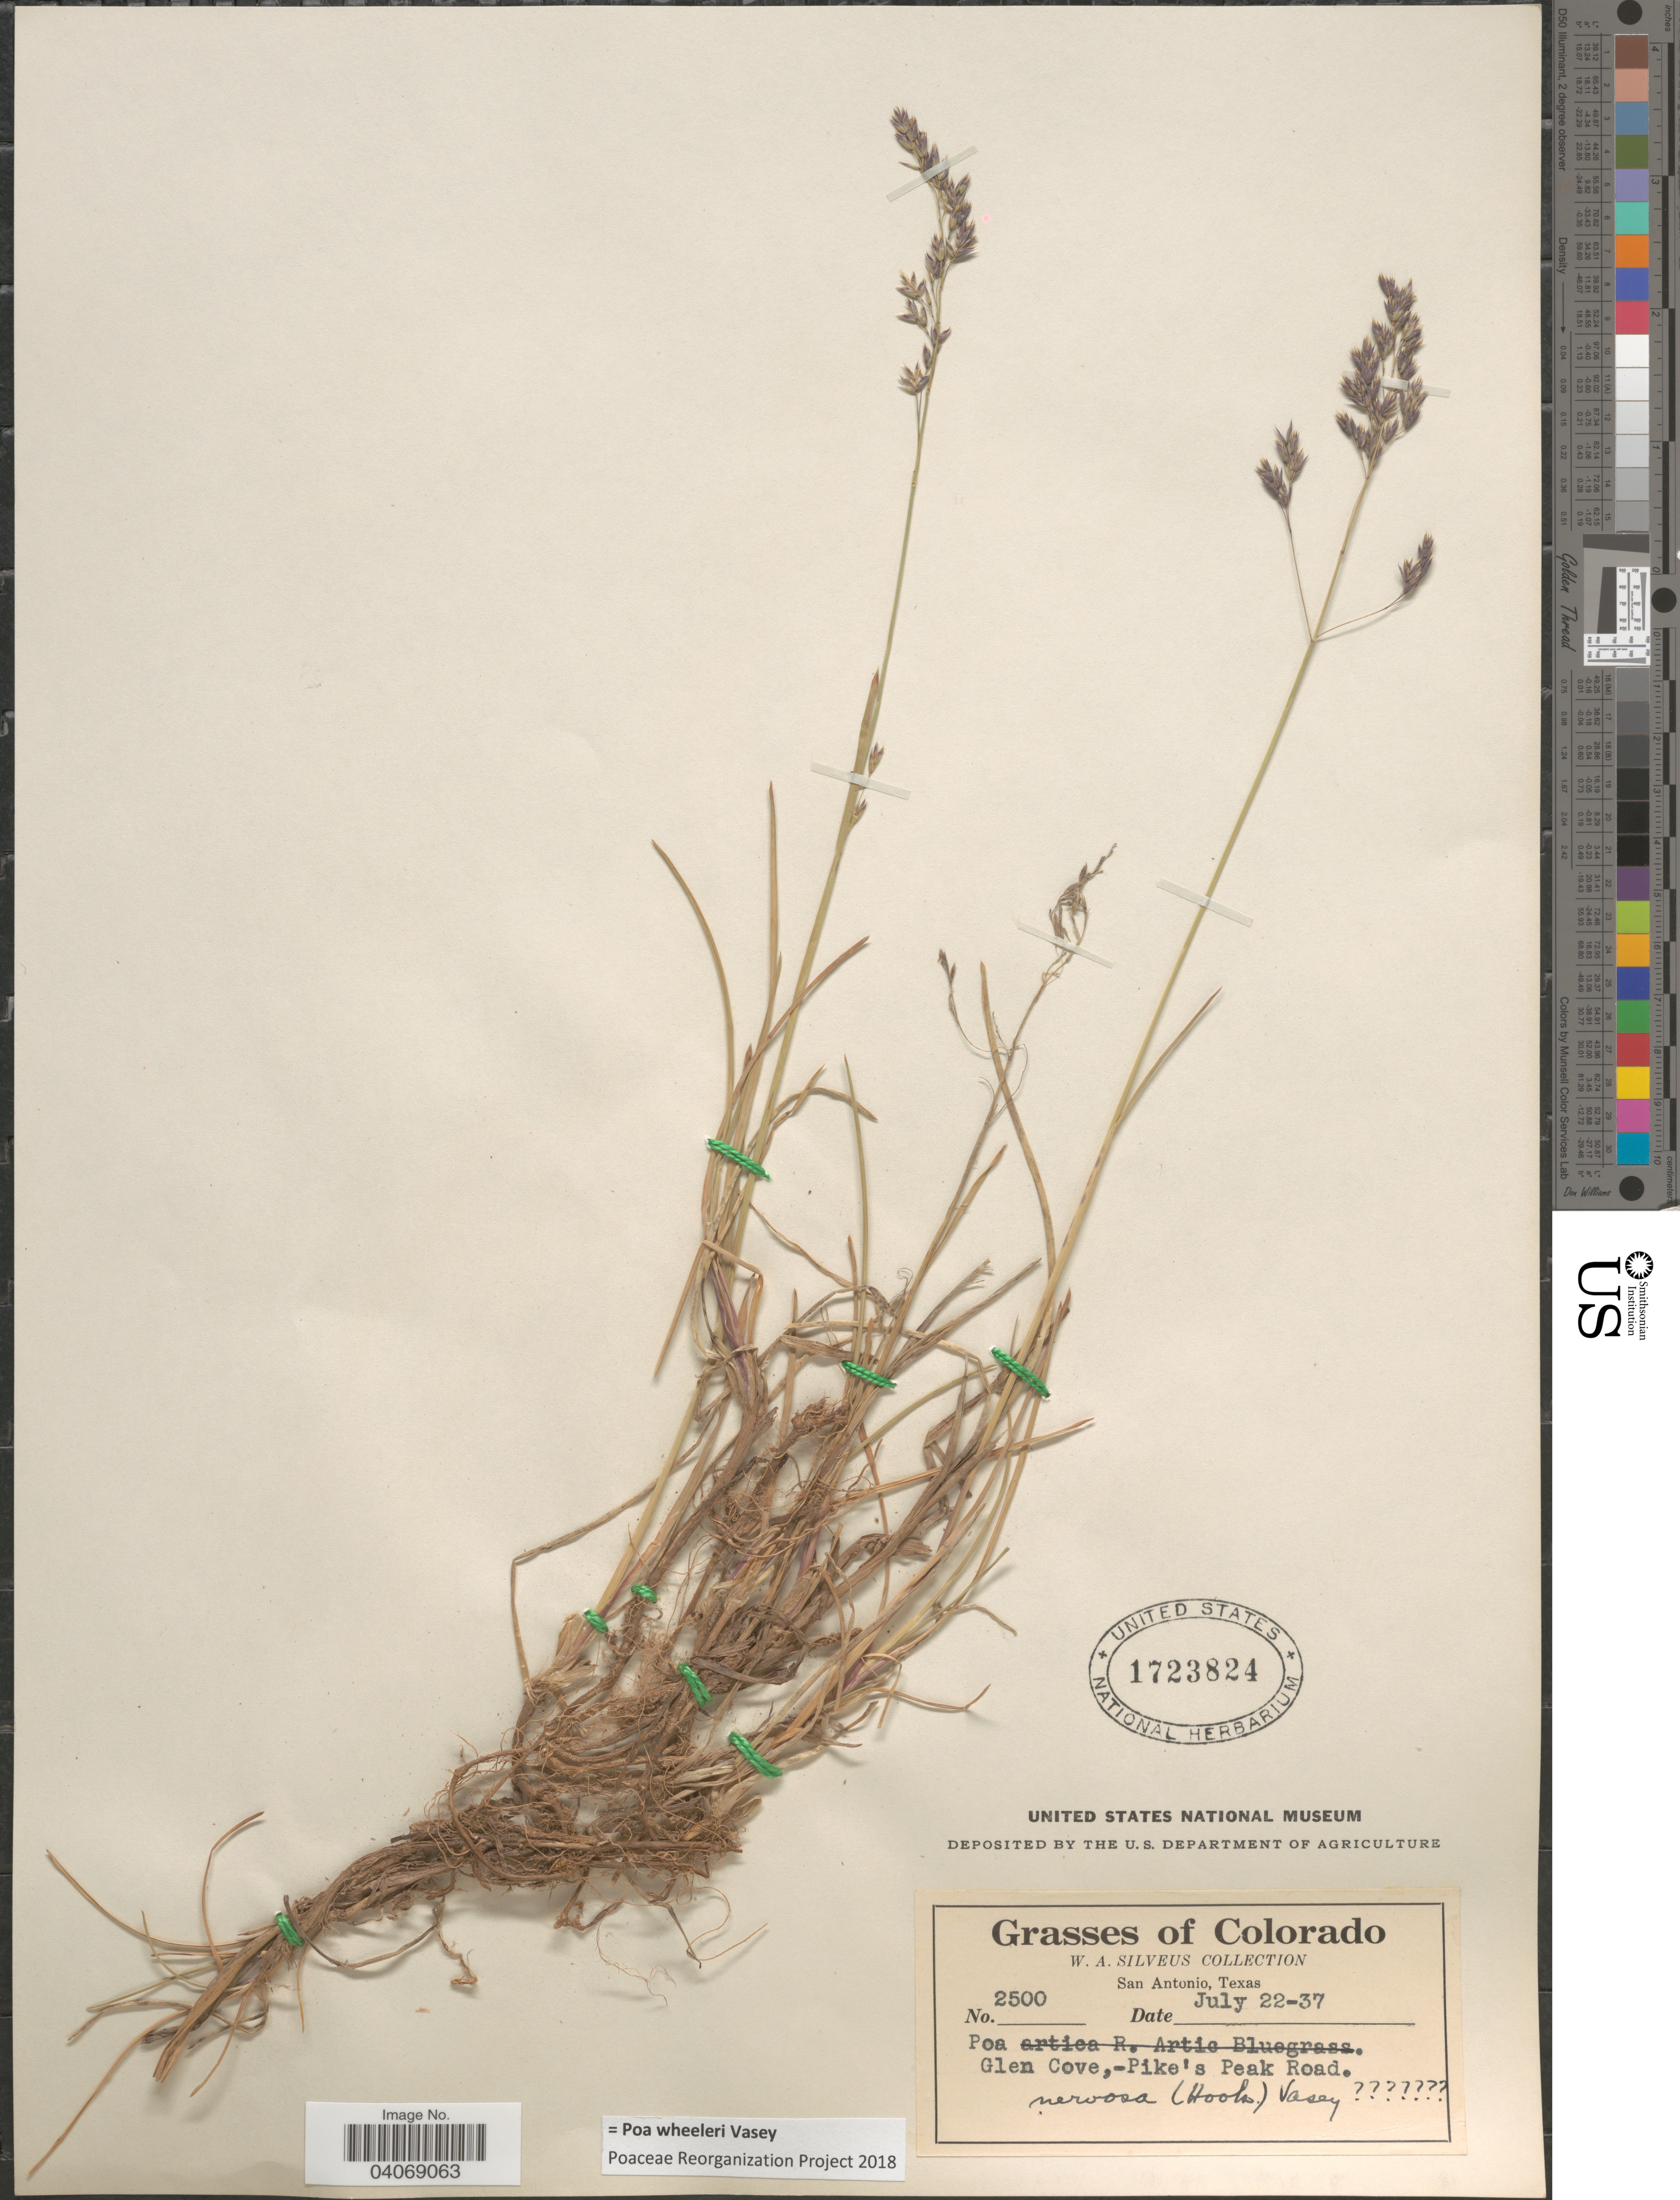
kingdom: Plantae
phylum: Tracheophyta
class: Liliopsida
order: Poales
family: Poaceae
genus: Poa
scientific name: Poa wheeleri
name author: Vasey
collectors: W. Silveus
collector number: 2500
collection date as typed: Transcribed d/m/y: 22/7/37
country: United States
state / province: Colorado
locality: Glen Cove,-Pike's Peak Road.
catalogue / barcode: US 1723824